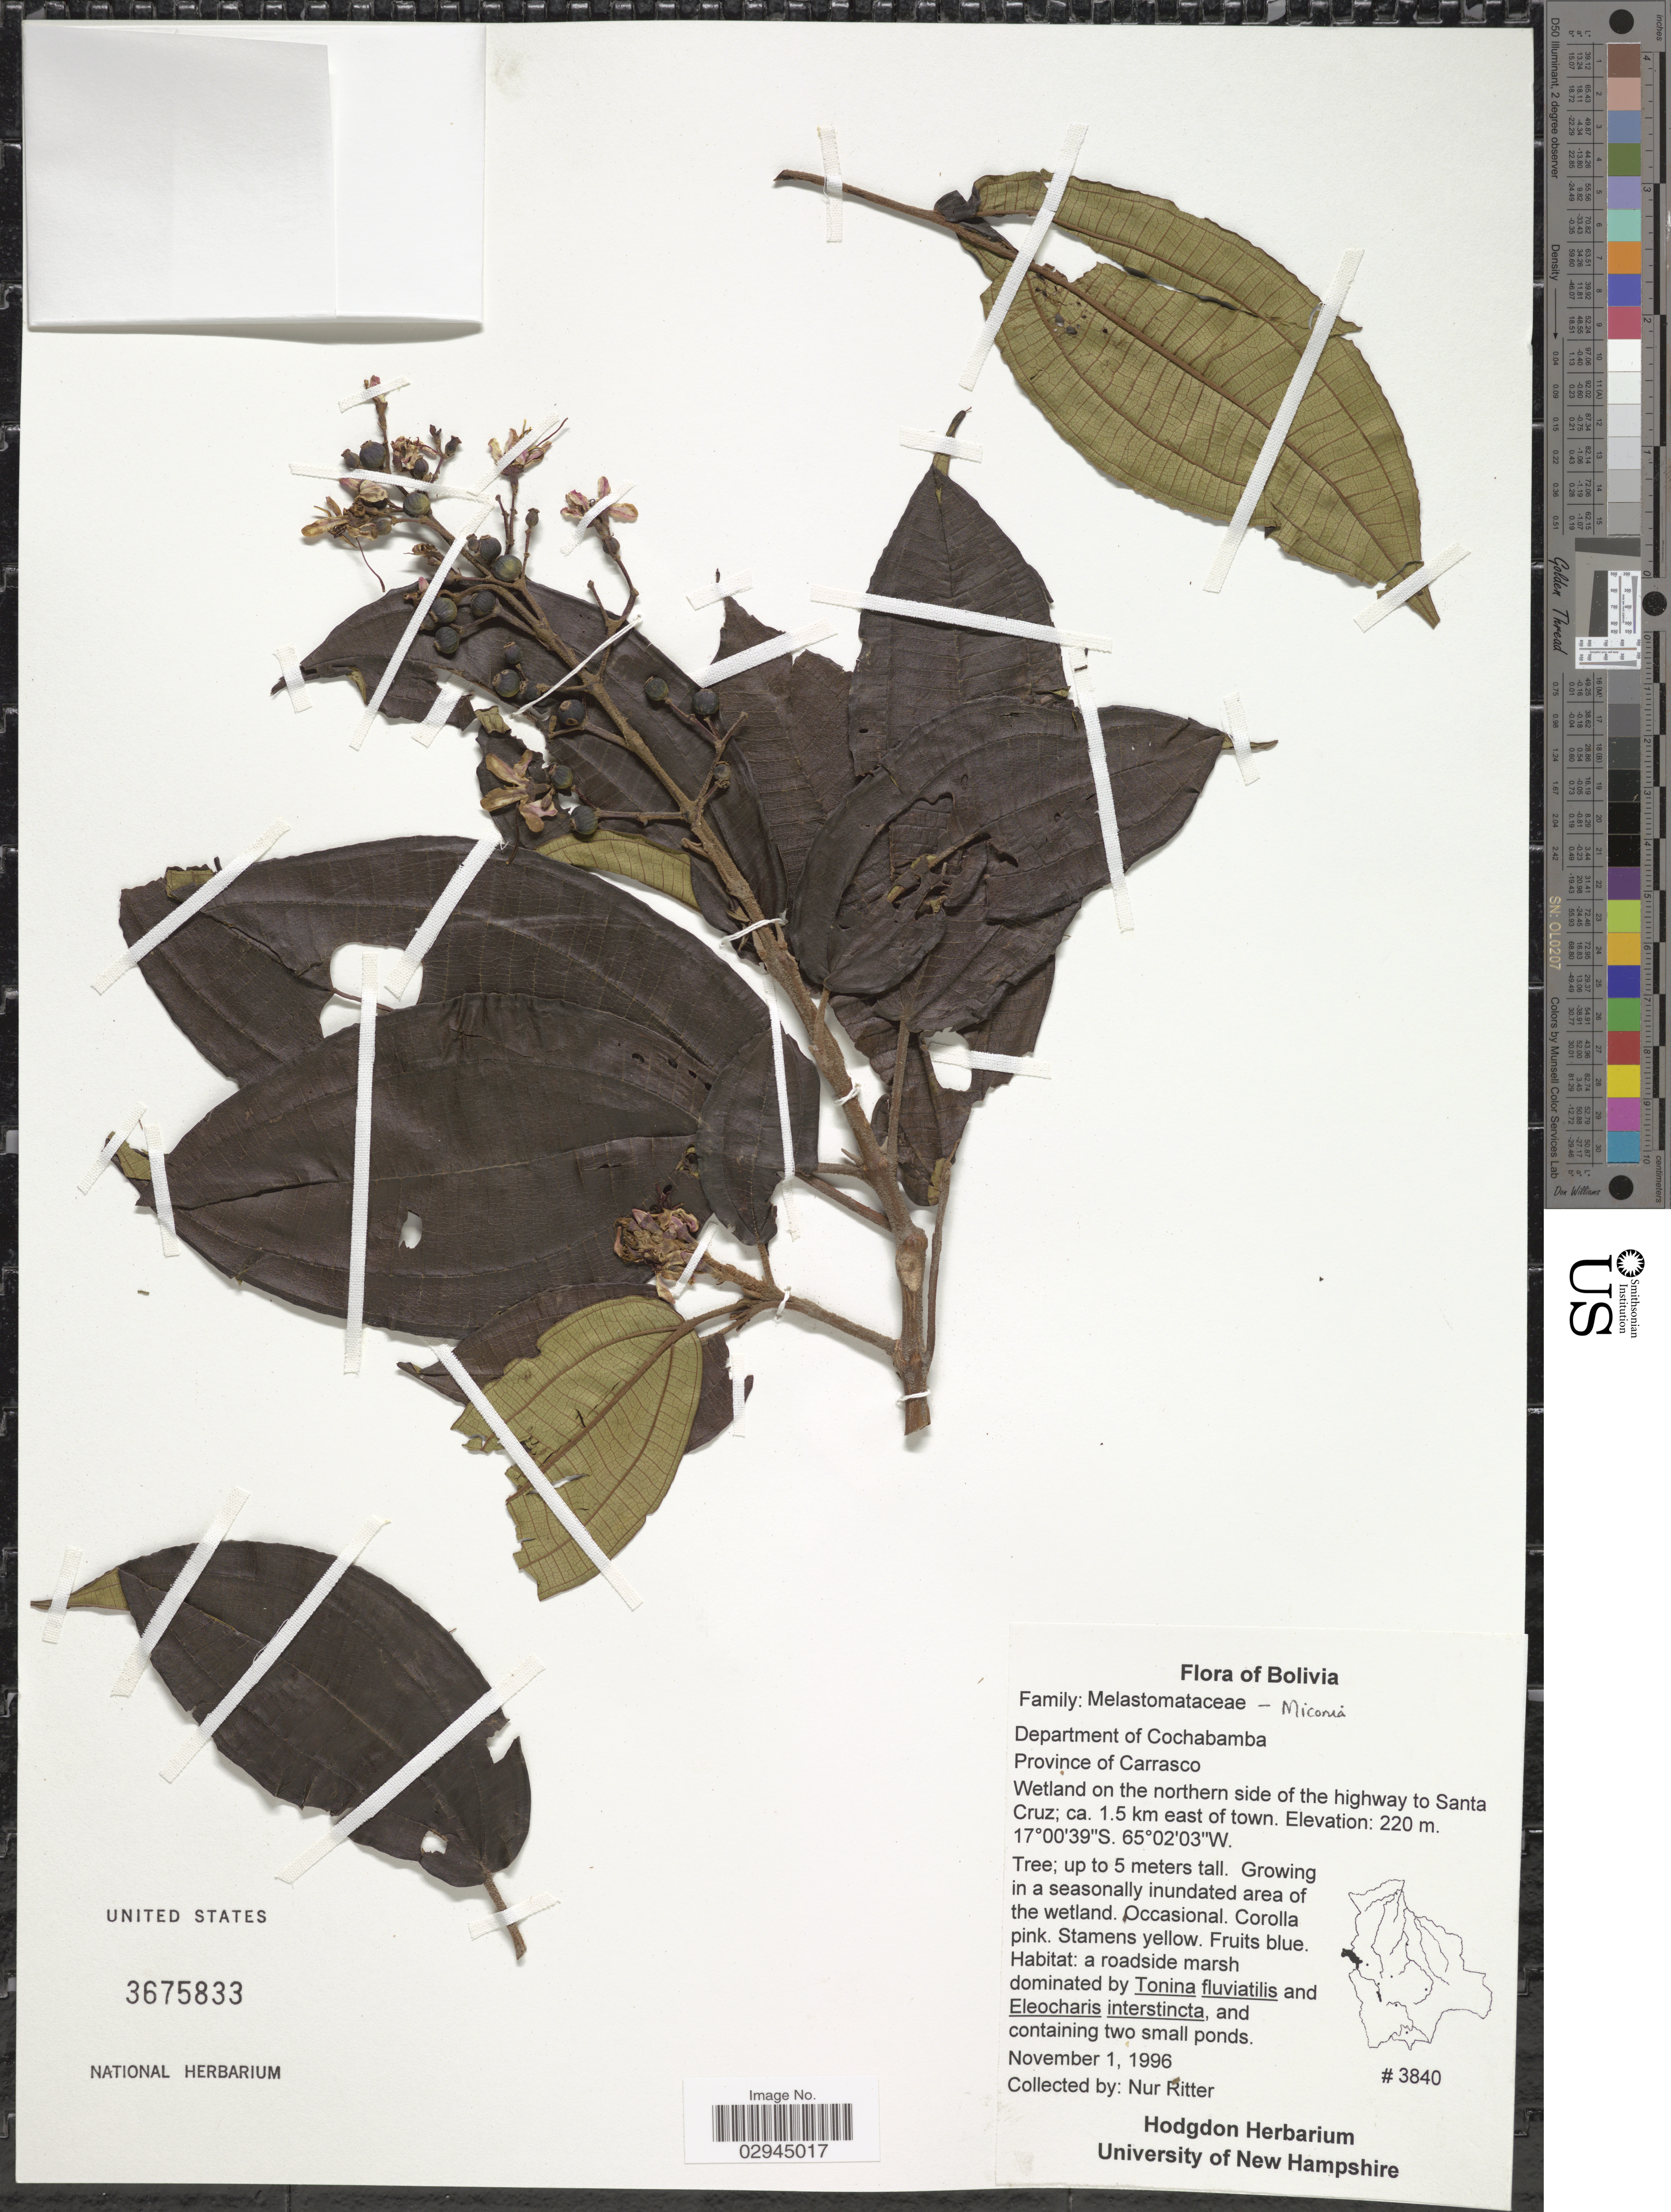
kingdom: Plantae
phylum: Tracheophyta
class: Magnoliopsida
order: Myrtales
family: Melastomataceae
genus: Miconia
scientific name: Miconia sp.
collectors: N. Ritter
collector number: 3840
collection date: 1996-11-01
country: Bolivia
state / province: Cochabamba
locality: Department of Cochabamba. Province of Carrasco. Wetland on the northern side of the highway to Santa Cruz; 1.5 km east of town.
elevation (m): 220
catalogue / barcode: US 3675833